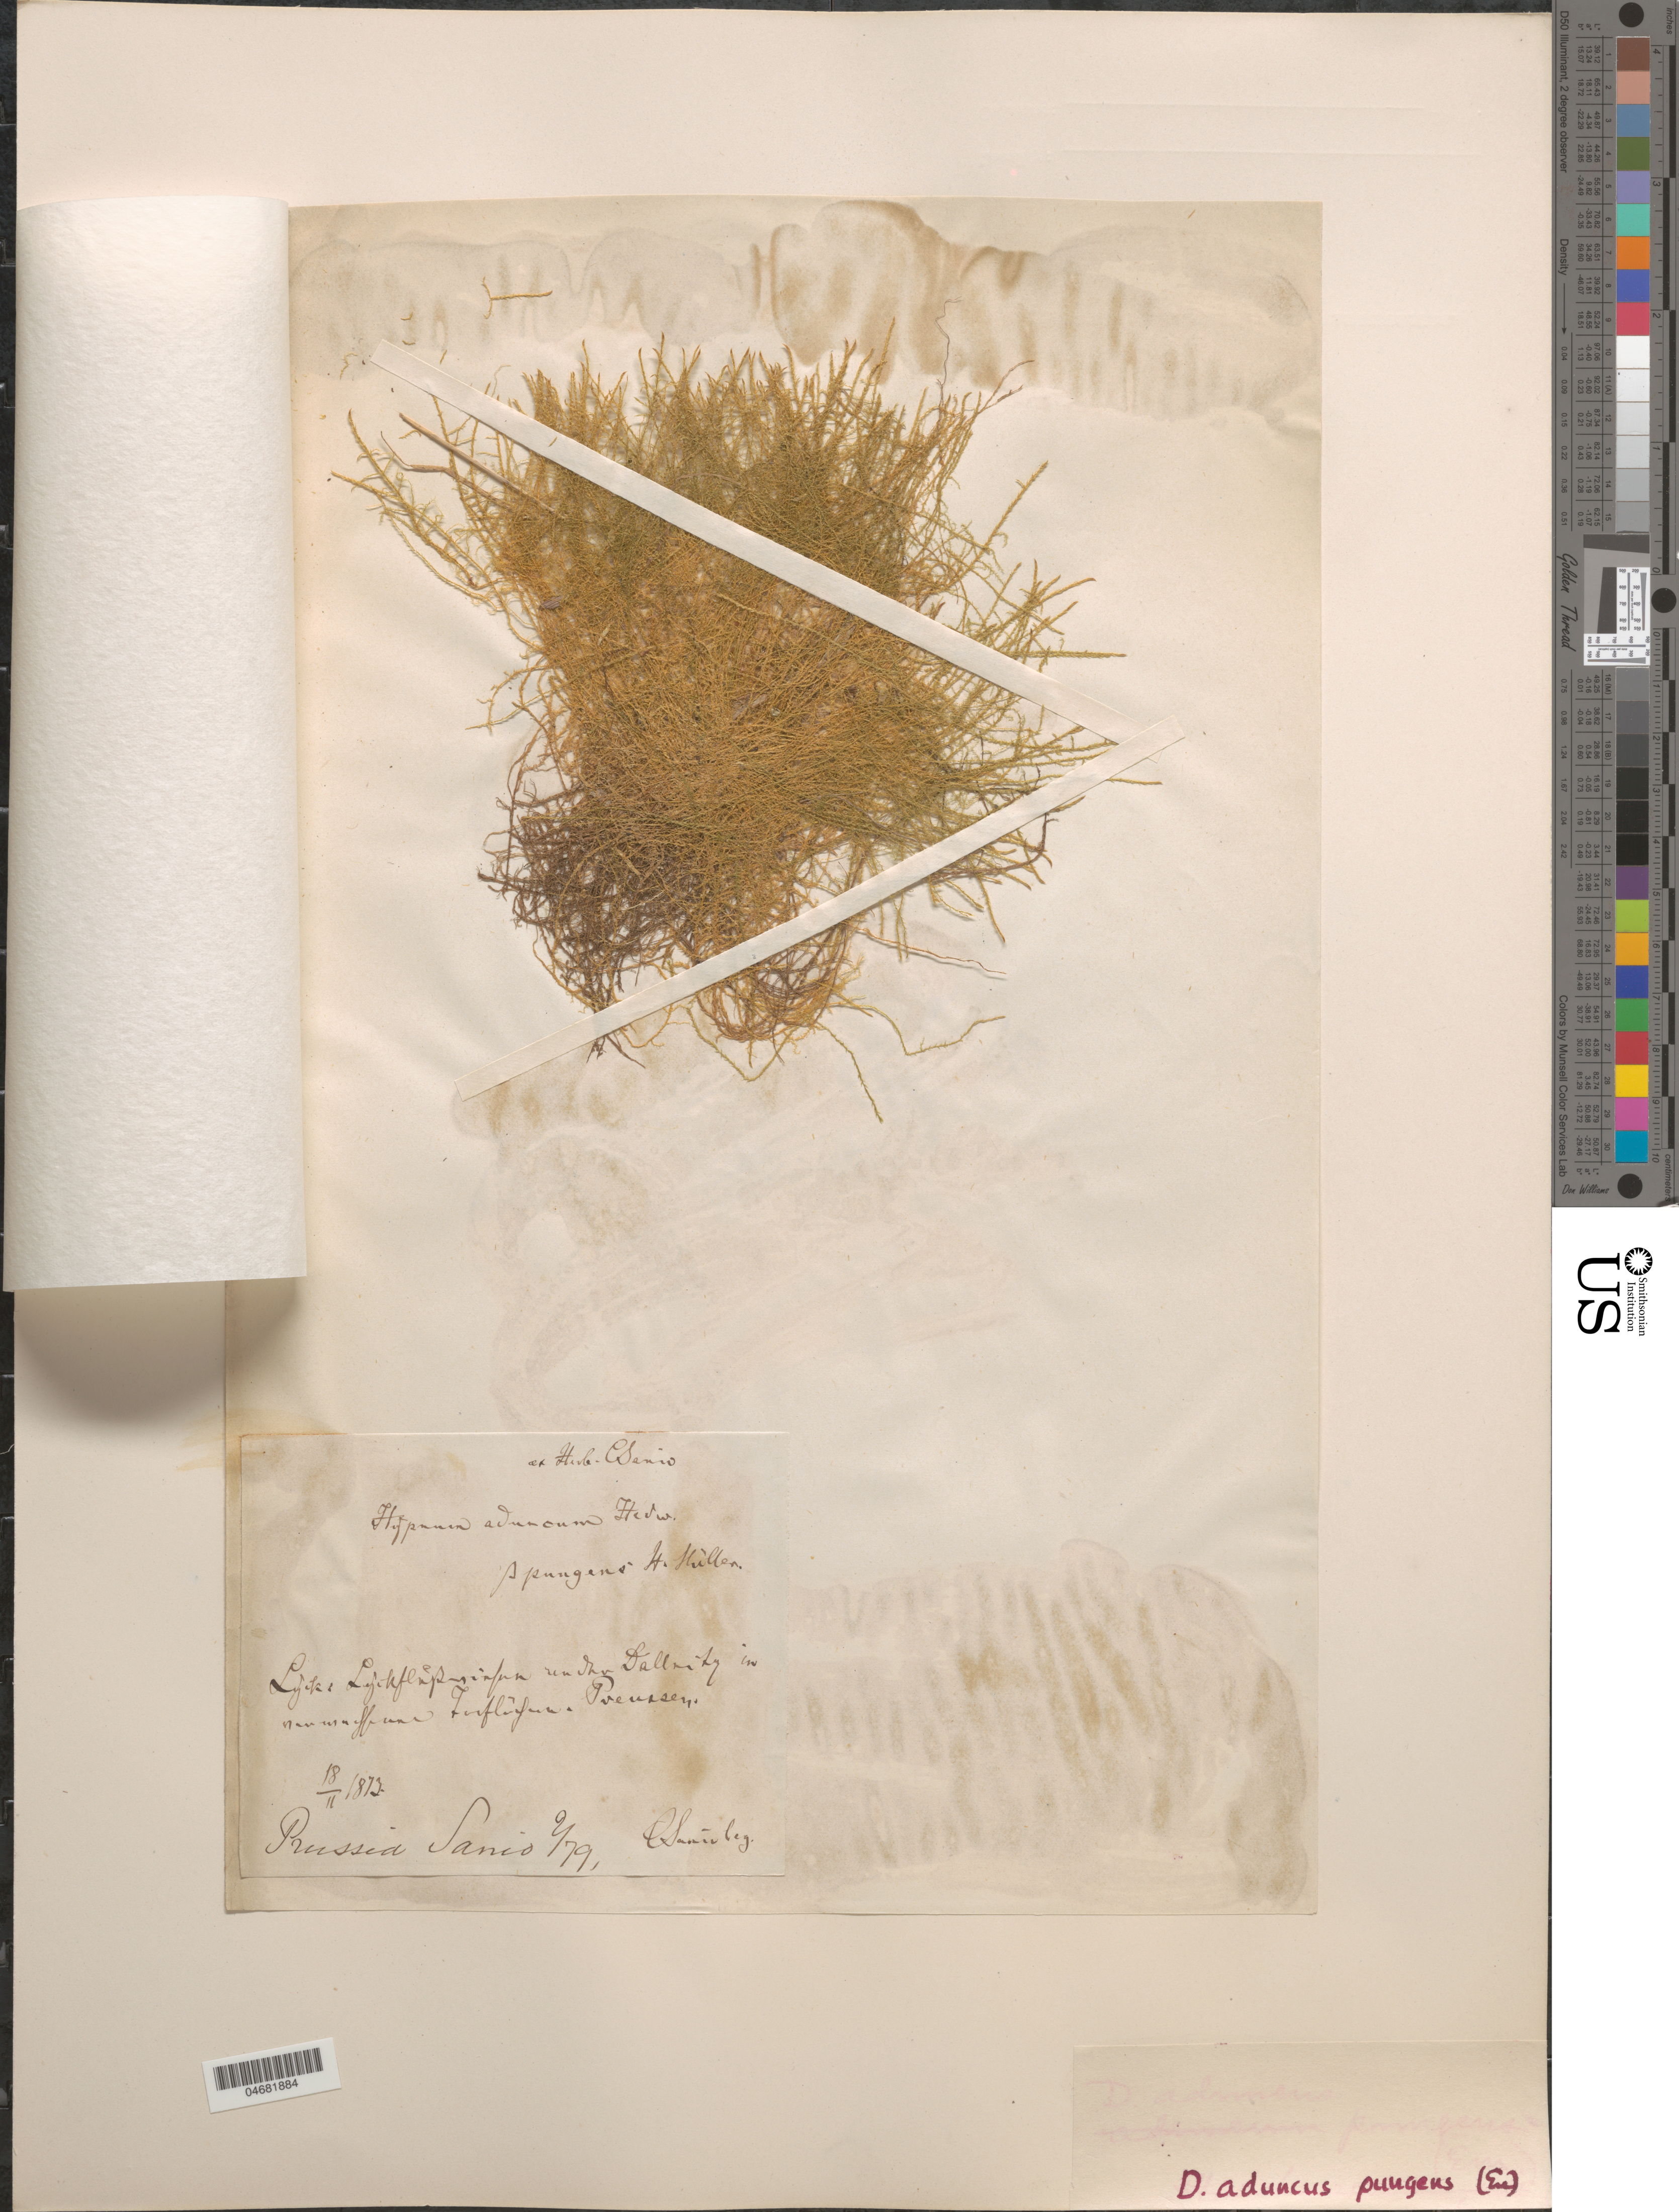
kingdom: Plantae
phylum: Bryophyta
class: Bryopsida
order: Hypnales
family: Hypnaceae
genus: Hypnum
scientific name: Hypnum aduncum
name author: Hedw.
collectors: C. Sanio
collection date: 1873-11-18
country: Poland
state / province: Warminsko-Mazurskie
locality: Preussen. Prussia. Lyck